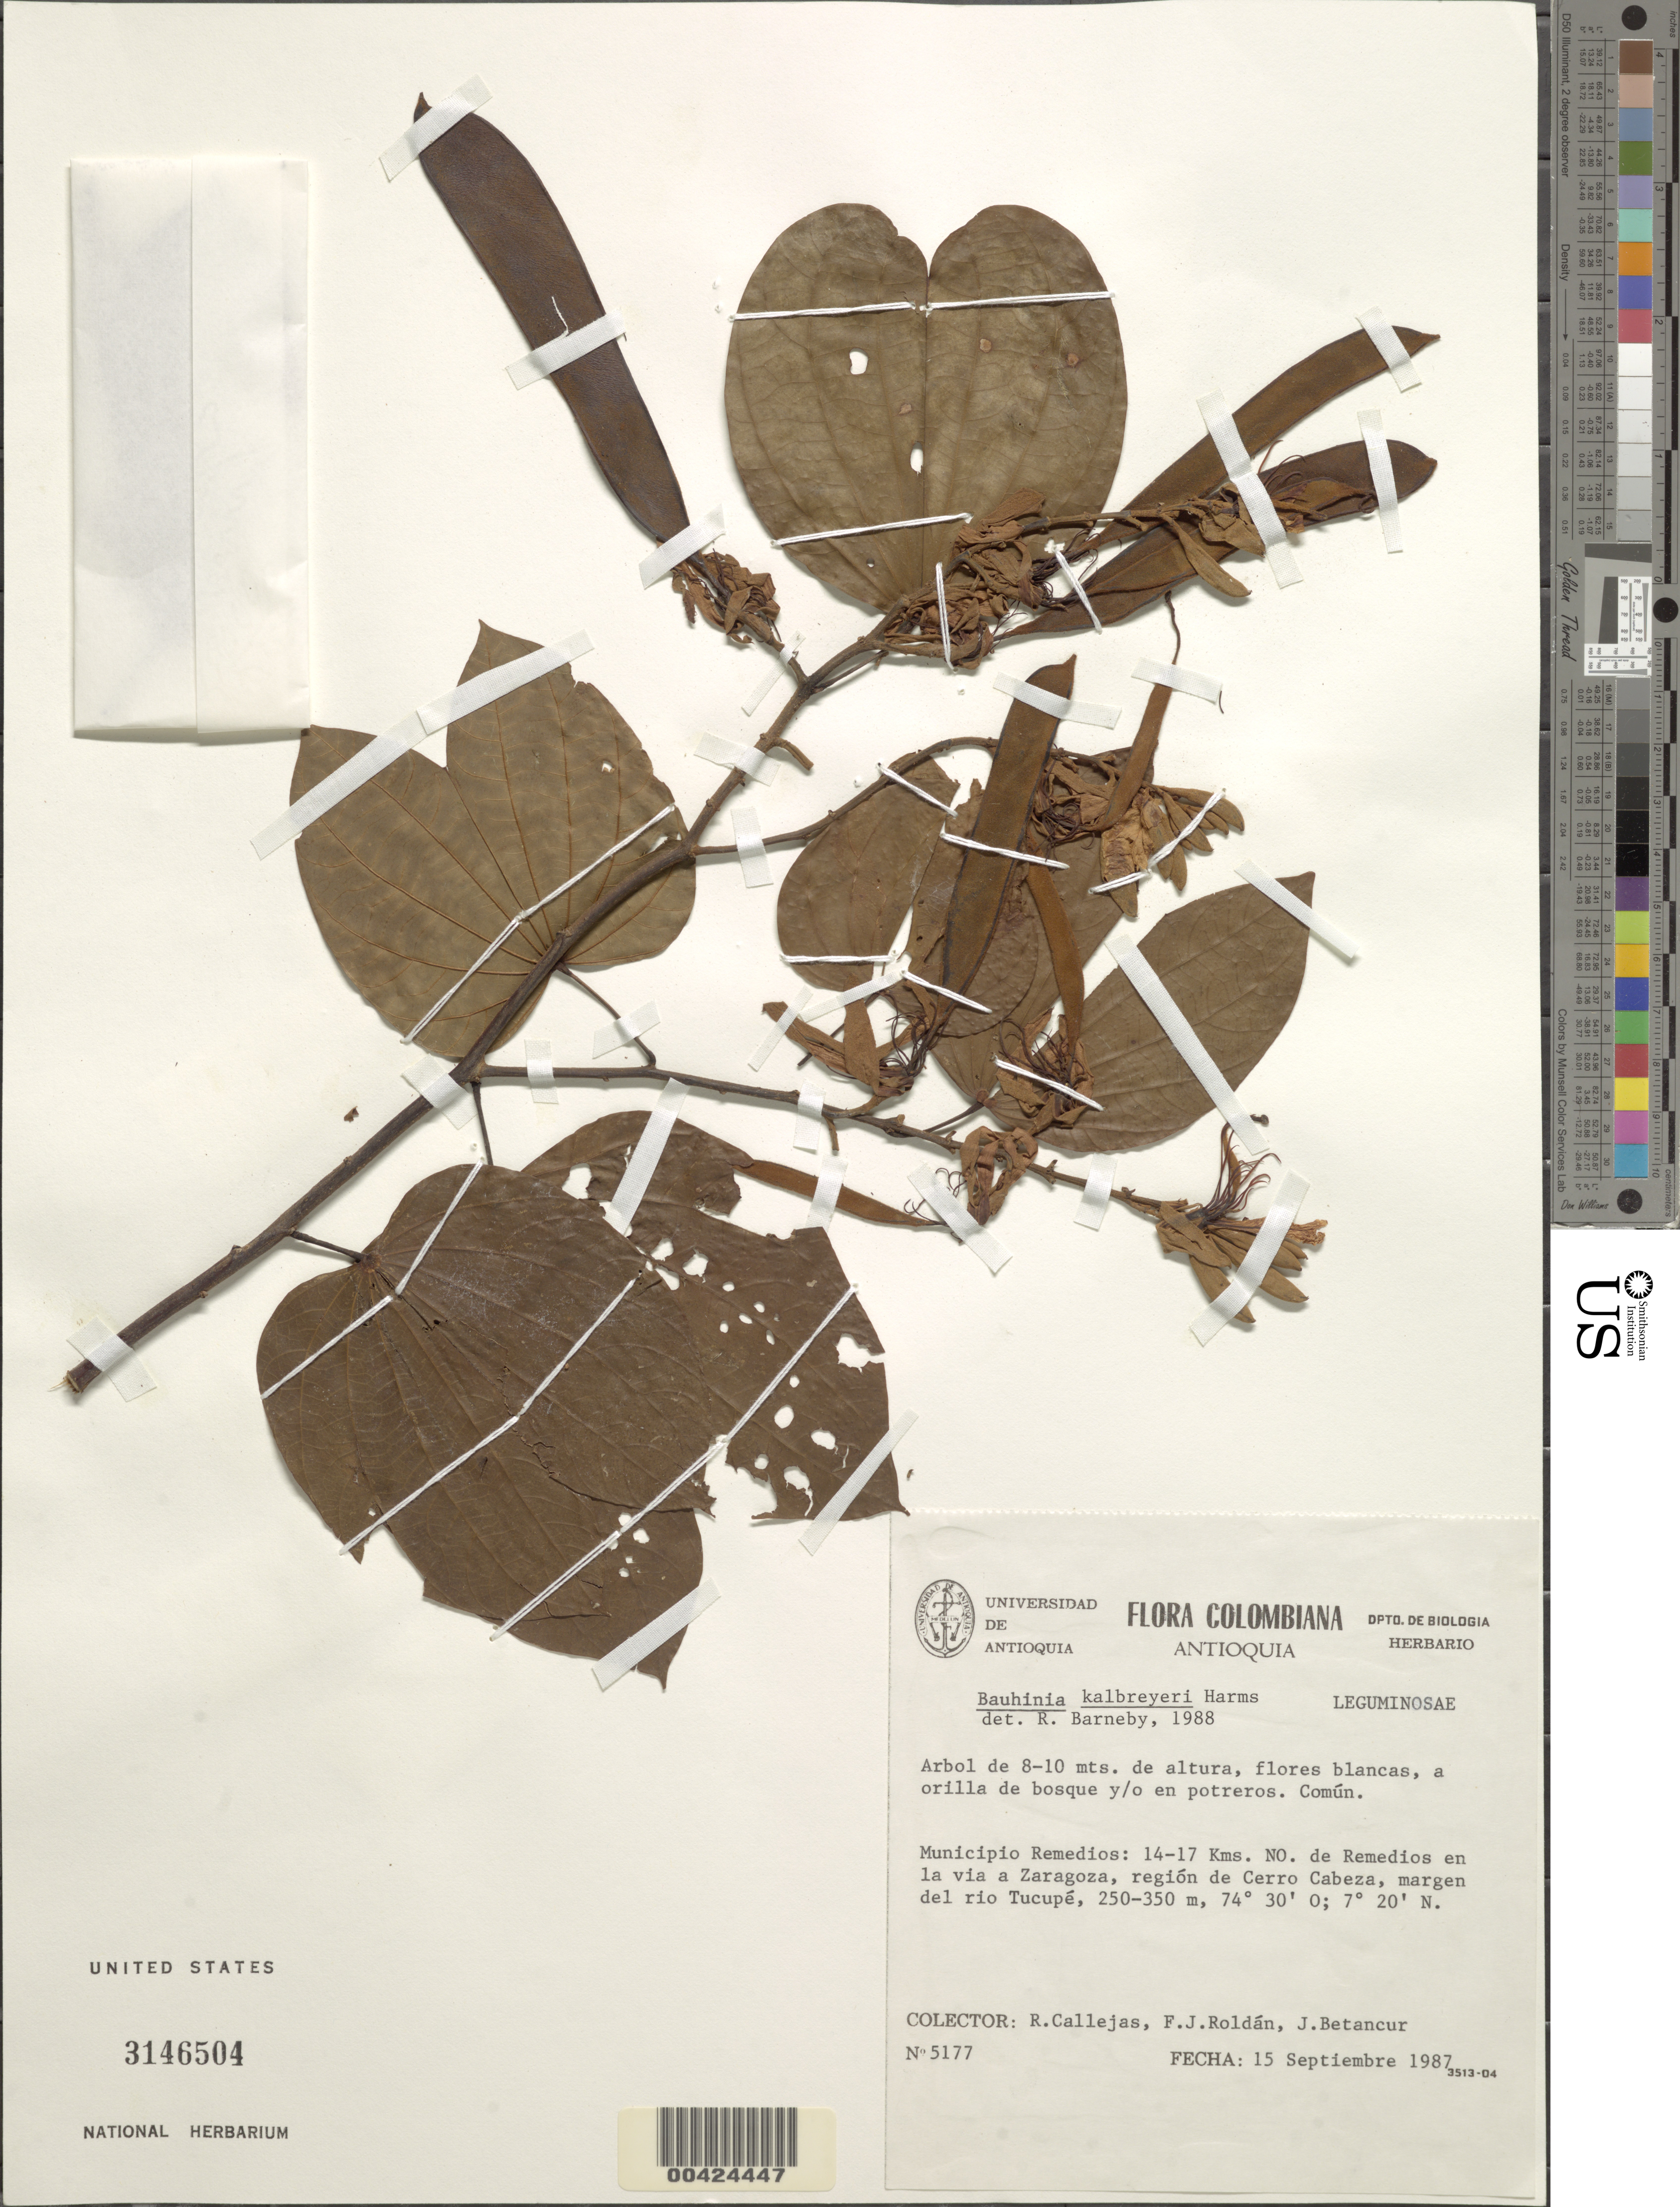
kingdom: Plantae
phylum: Tracheophyta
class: Magnoliopsida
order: Fabales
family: Fabaceae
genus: Bauhinia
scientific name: Bauhinia ligulata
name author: Pittier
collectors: R. Callejas, F. J. Roldán & J. C. Betancur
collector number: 5177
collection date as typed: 15 Sep 1987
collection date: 1987-09-15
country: Colombia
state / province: Antioquia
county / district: Remedios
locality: Remedios, 14 - 17 km N of ; region de Cerro Cabeza, Margen del Rio TuCupe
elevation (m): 250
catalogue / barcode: US 3146504